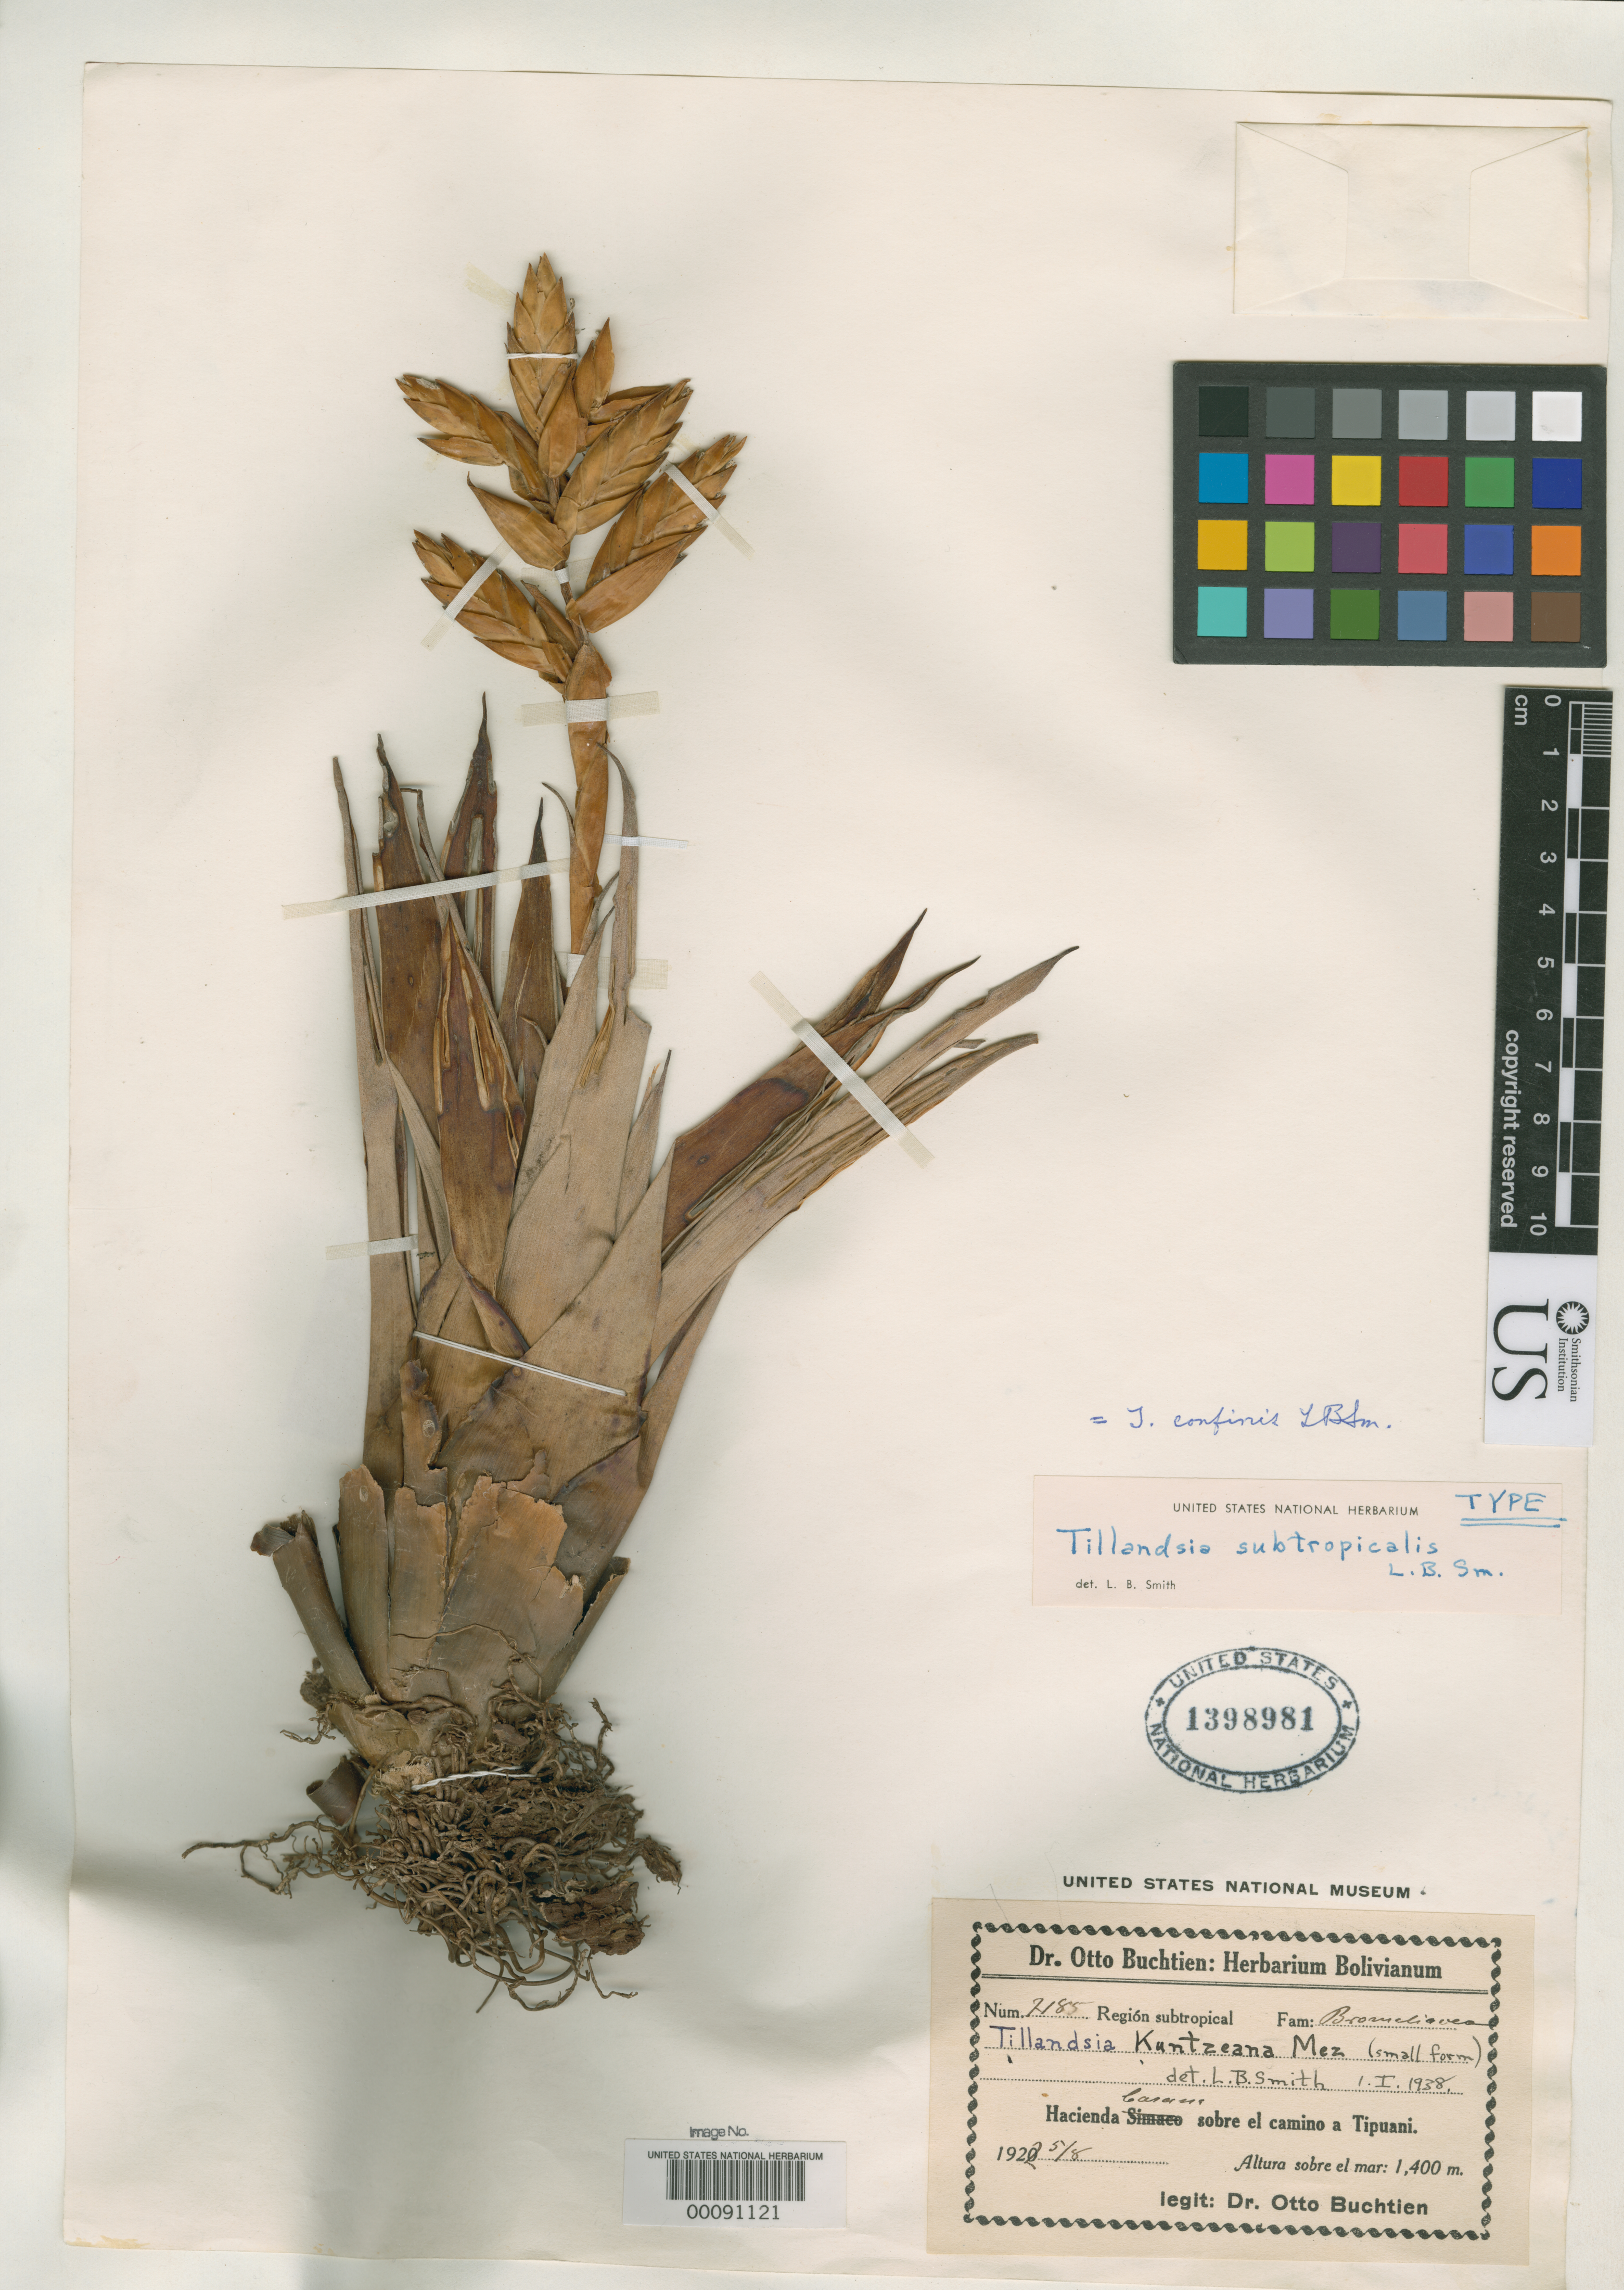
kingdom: Plantae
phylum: Tracheophyta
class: Liliopsida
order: Poales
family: Bromeliaceae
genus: Tillandsia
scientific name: Tillandsia subtropicalis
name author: L.B. Sm.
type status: Holotype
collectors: O. Buchtien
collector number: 7185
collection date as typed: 05 Aug 1922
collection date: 1922-08-05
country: Bolivia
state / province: La Paz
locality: Hacienda Casana on the road to Tipuani.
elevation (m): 1400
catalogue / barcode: US 1398981